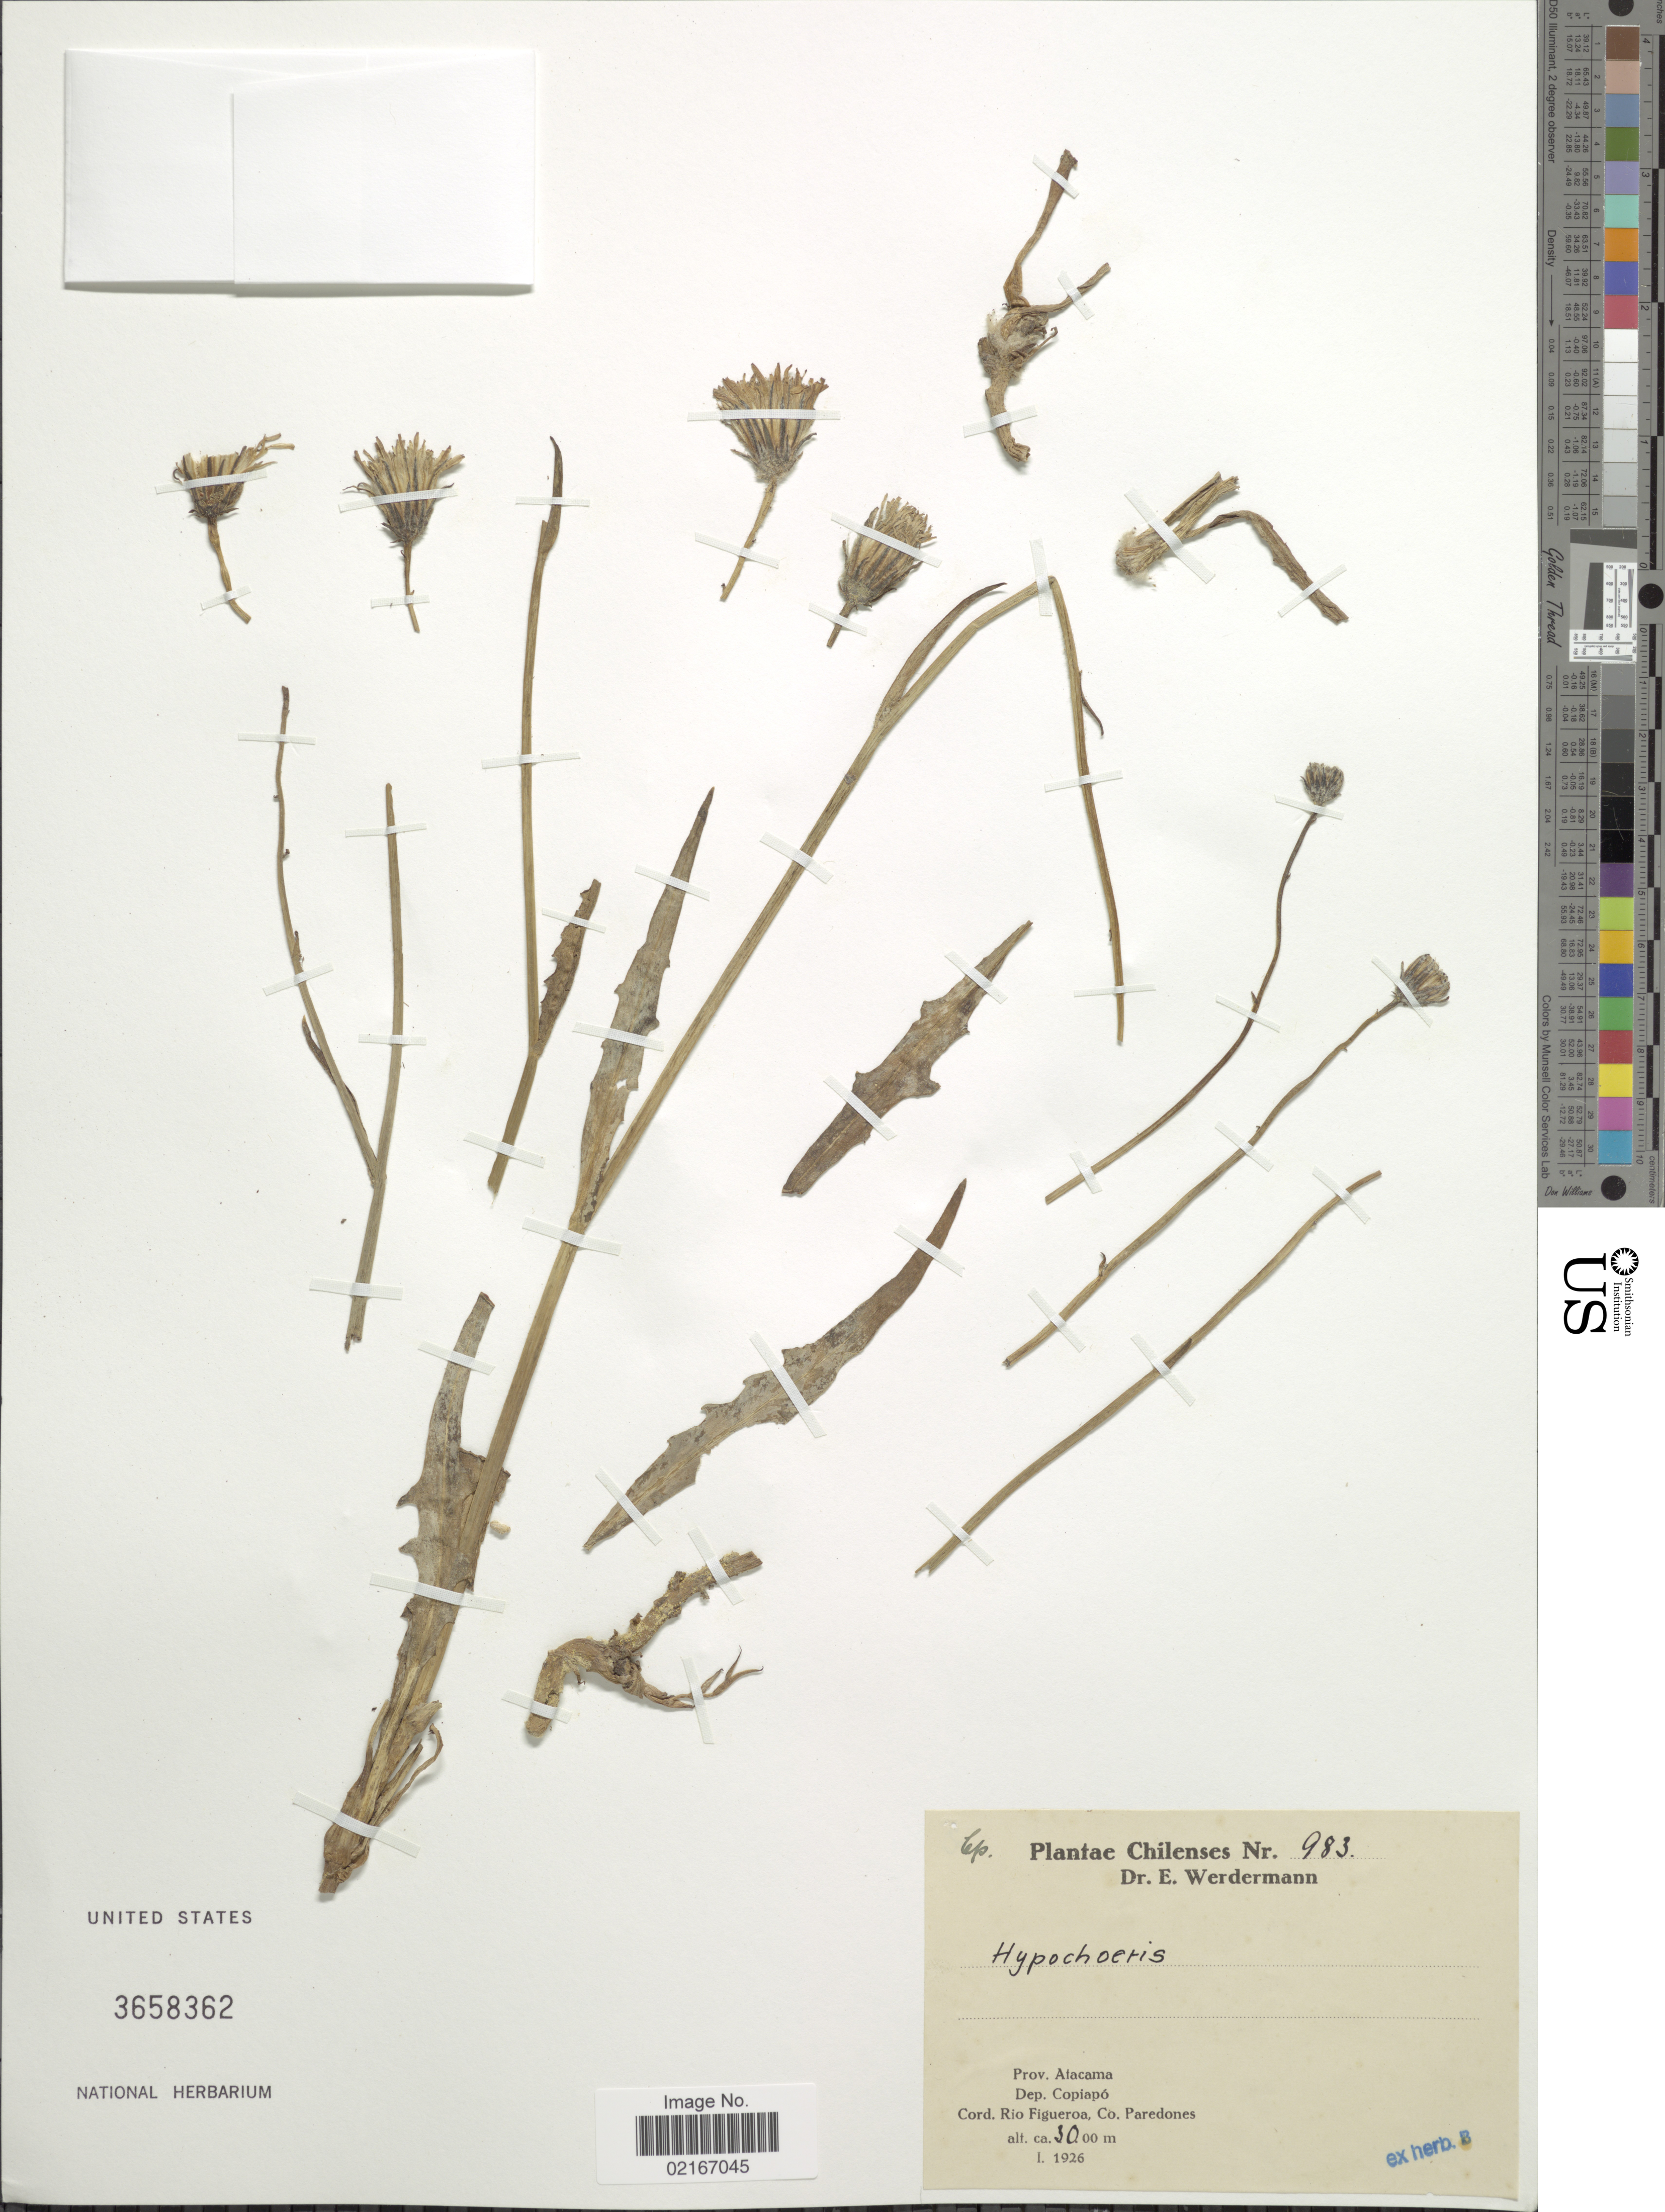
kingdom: Plantae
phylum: Tracheophyta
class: Magnoliopsida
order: Asterales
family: Asteraceae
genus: Hypochaeris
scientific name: Hypochaeris sp.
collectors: E. Werdermann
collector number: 983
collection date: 1926-01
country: Chile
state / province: Atacama (III)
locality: Dep. Copiapo, Cord. Rio Figueroa, Co. Paredones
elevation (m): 3000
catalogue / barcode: US 2658362